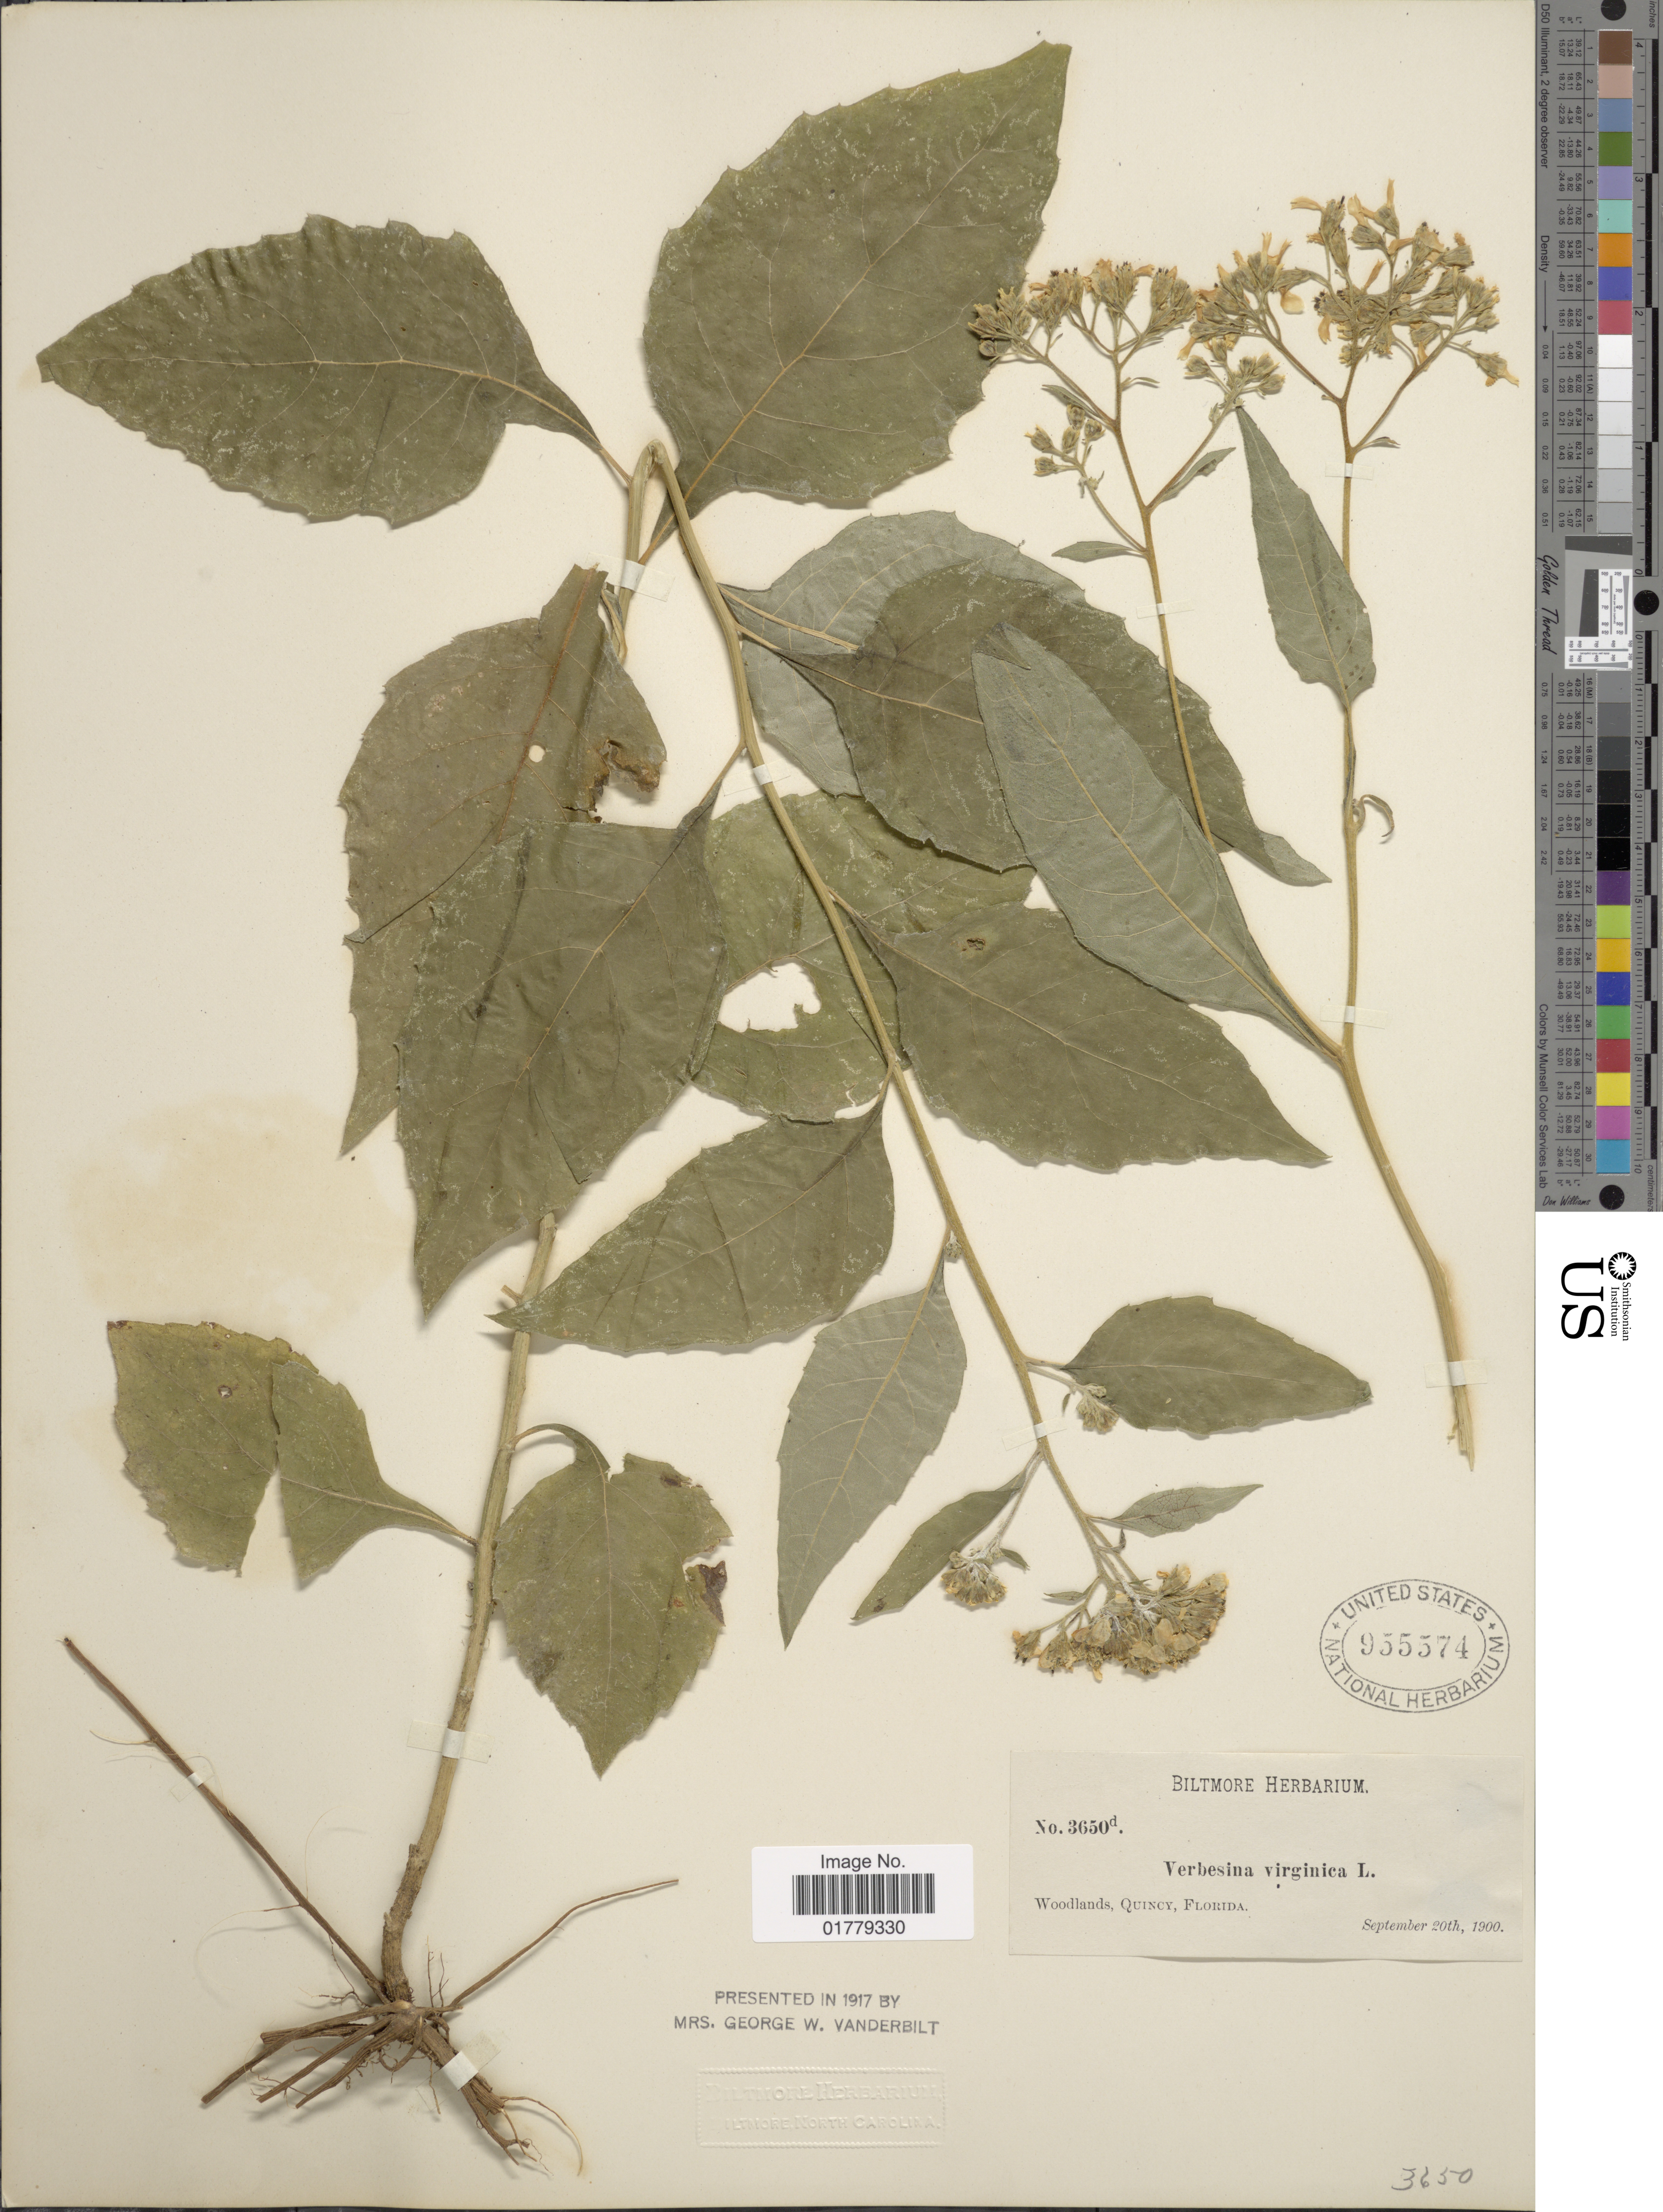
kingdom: Plantae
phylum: Tracheophyta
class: Magnoliopsida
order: Asterales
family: Asteraceae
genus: Verbesina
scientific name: Verbesina virginica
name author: L.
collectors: ex herb. Biltmore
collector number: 3650d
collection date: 1900-09-20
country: United States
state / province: Florida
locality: Woodlands, Quincy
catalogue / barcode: US 955574